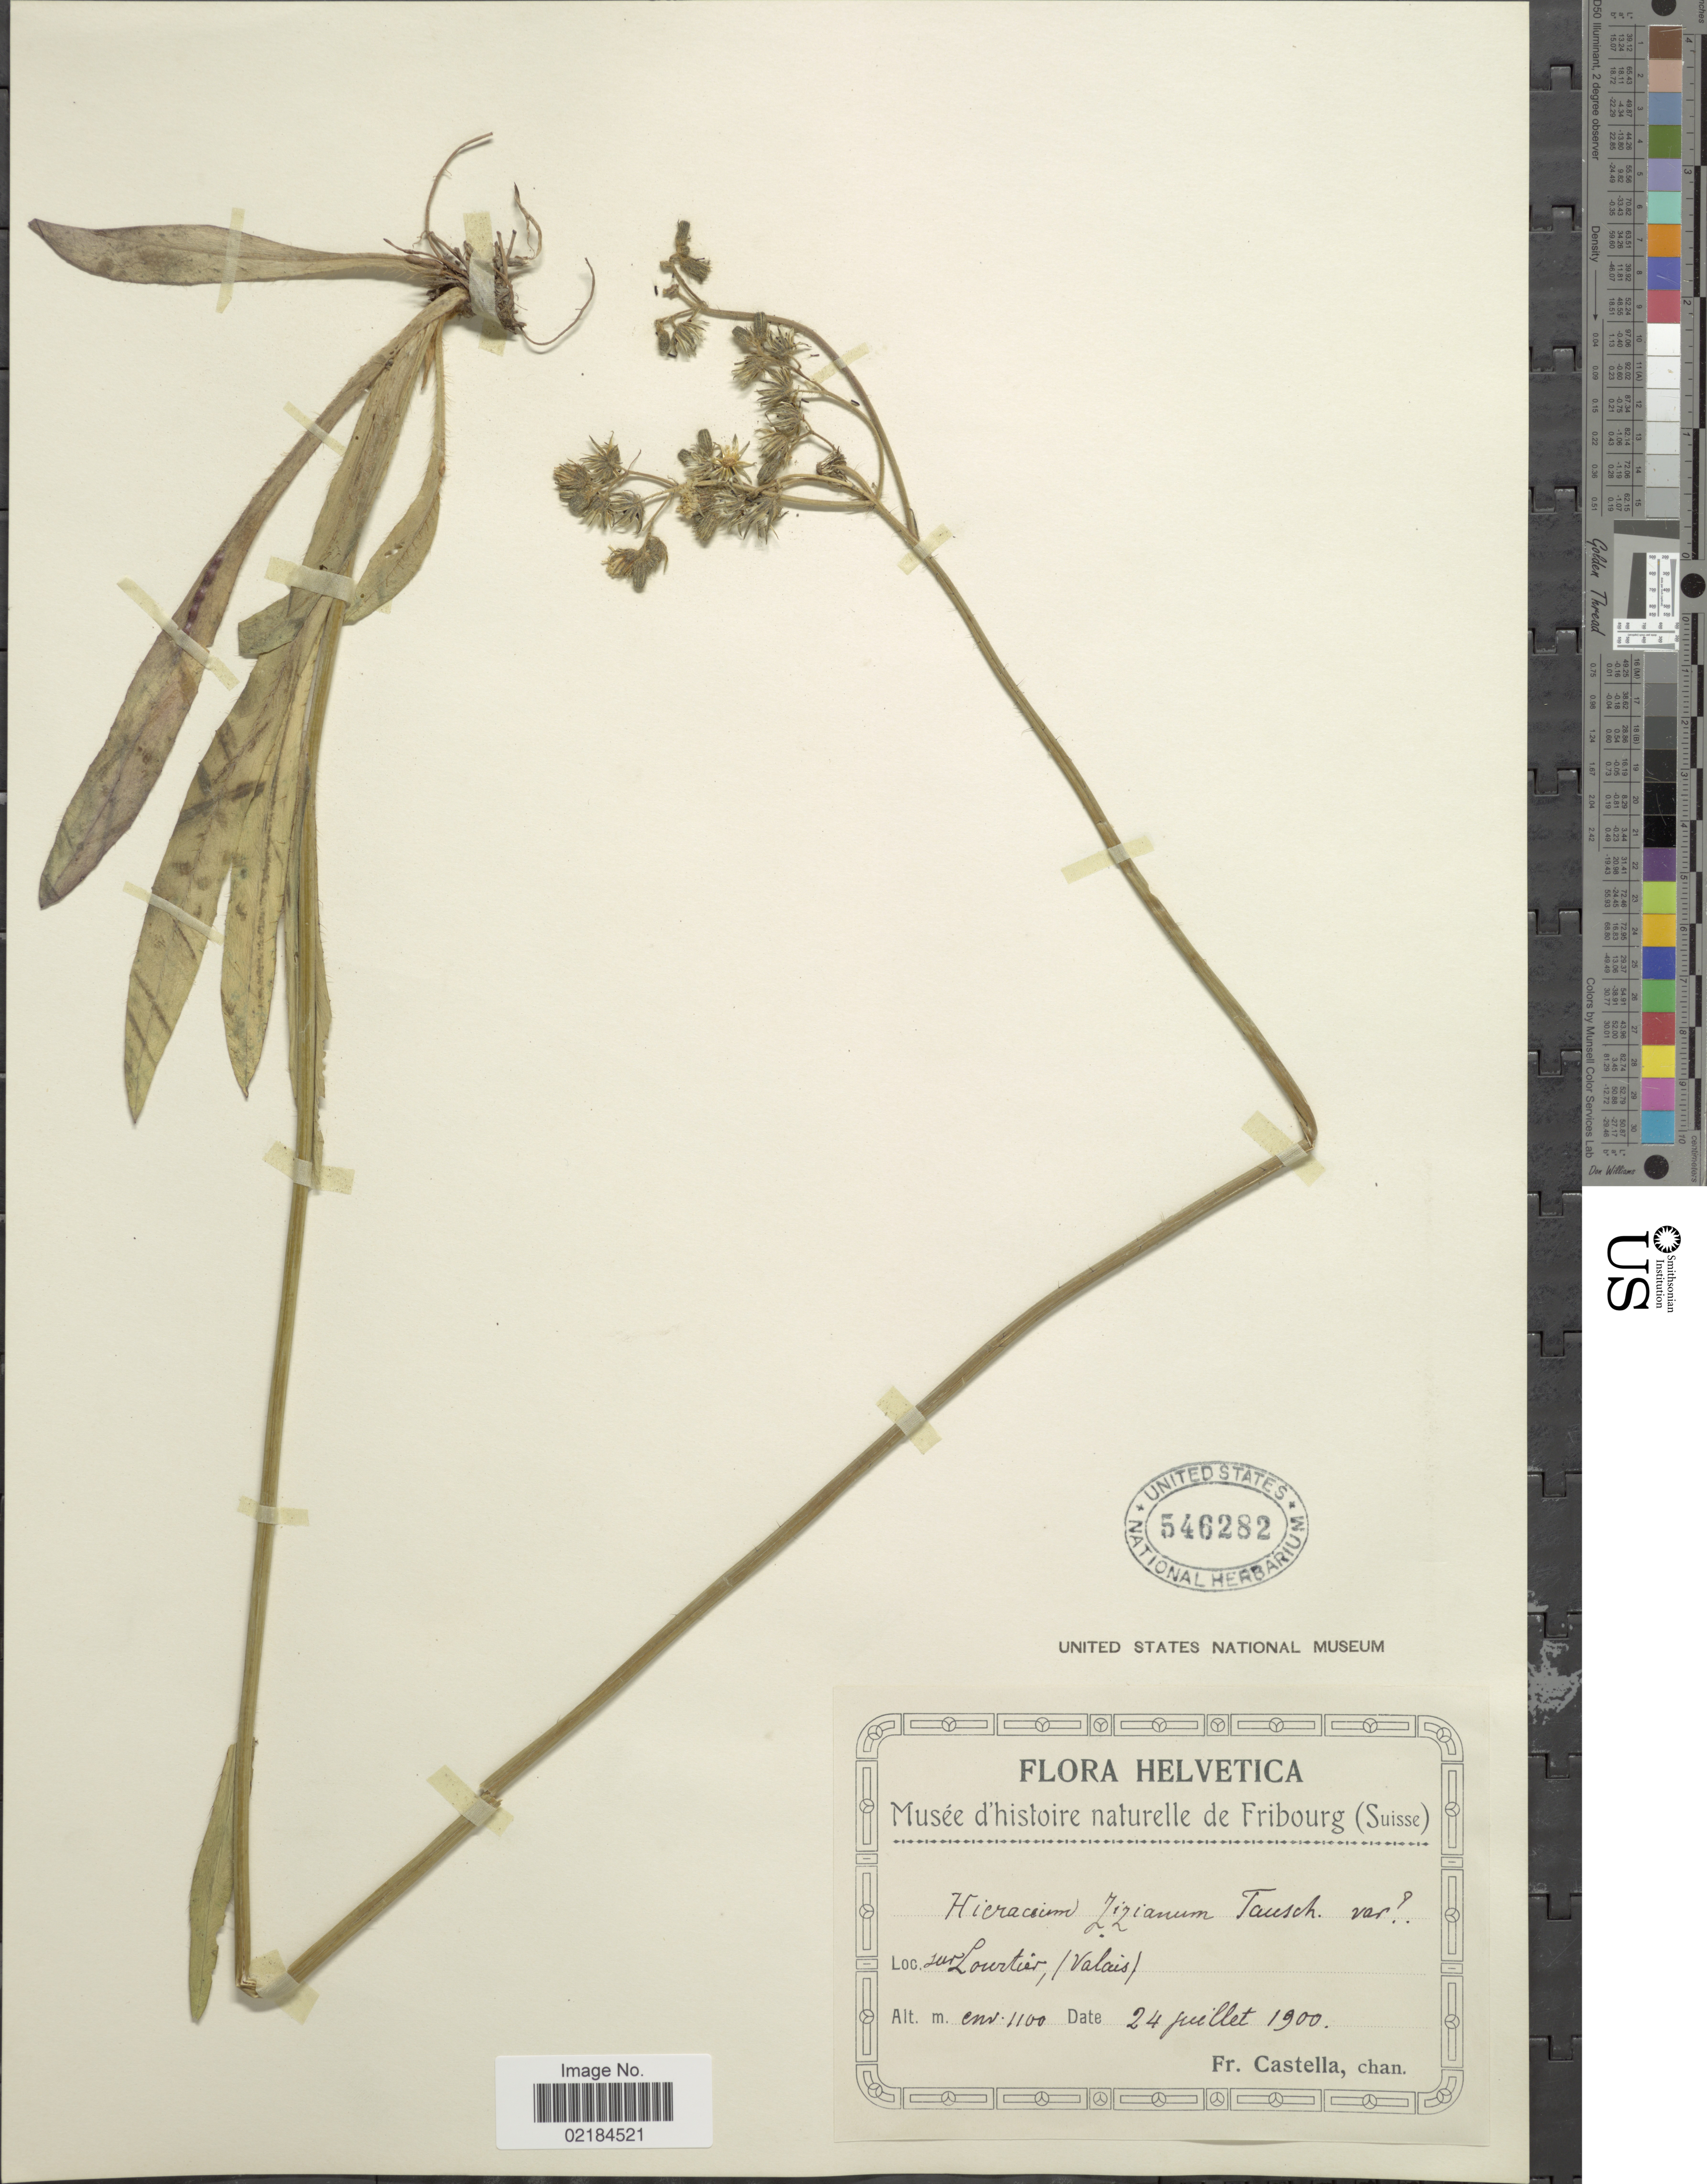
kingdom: Plantae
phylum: Tracheophyta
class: Magnoliopsida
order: Asterales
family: Asteraceae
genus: Pilosella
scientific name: Pilosella ziziana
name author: (Tausch) F.W. Schultz & Sch. Bip.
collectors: Fr. Castella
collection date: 1900-07-24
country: Switzerland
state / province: Valais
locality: Sur Loutier, (Valais)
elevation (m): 1100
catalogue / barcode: US 546282